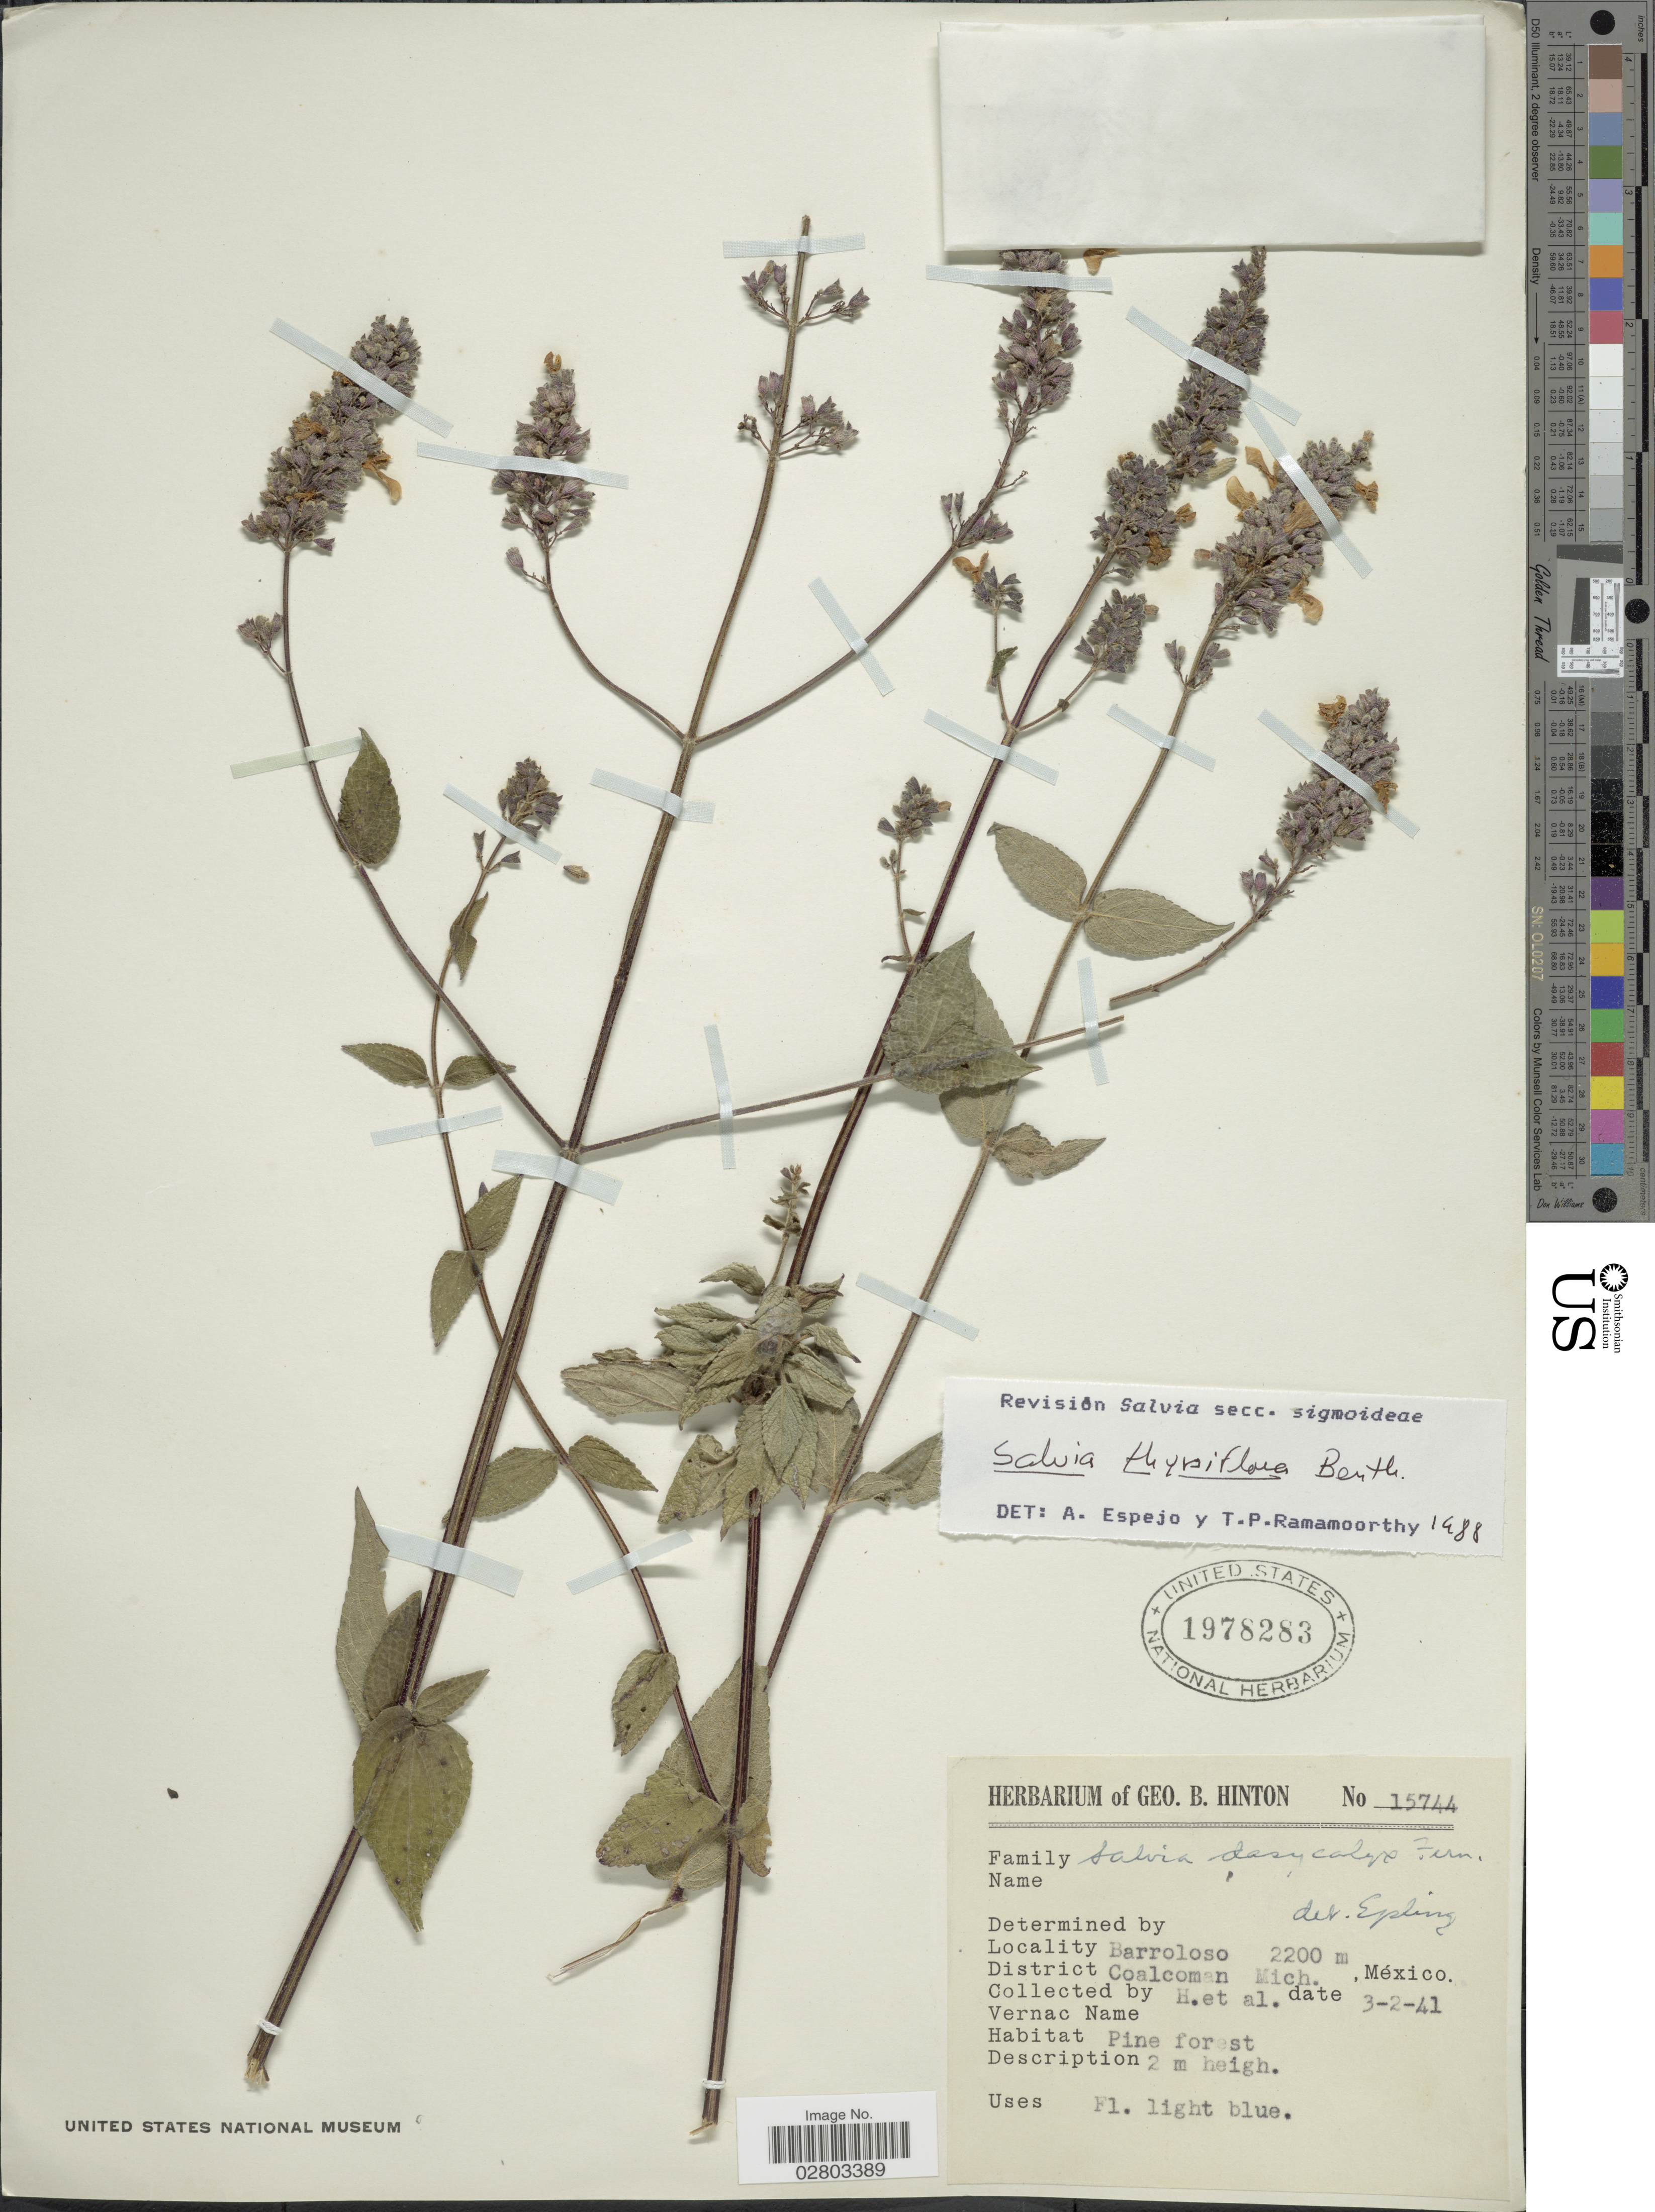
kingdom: Plantae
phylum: Tracheophyta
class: Magnoliopsida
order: Lamiales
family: Lamiaceae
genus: Salvia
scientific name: Salvia thyrsiflora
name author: Benth.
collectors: G. B. Hinton & et al.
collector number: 15744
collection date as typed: Transcribed d/m/y: 3/2/41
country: Mexico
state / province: Michoacán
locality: Barroloso, District Coalman, Mich.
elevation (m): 2200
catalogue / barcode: US 1978283